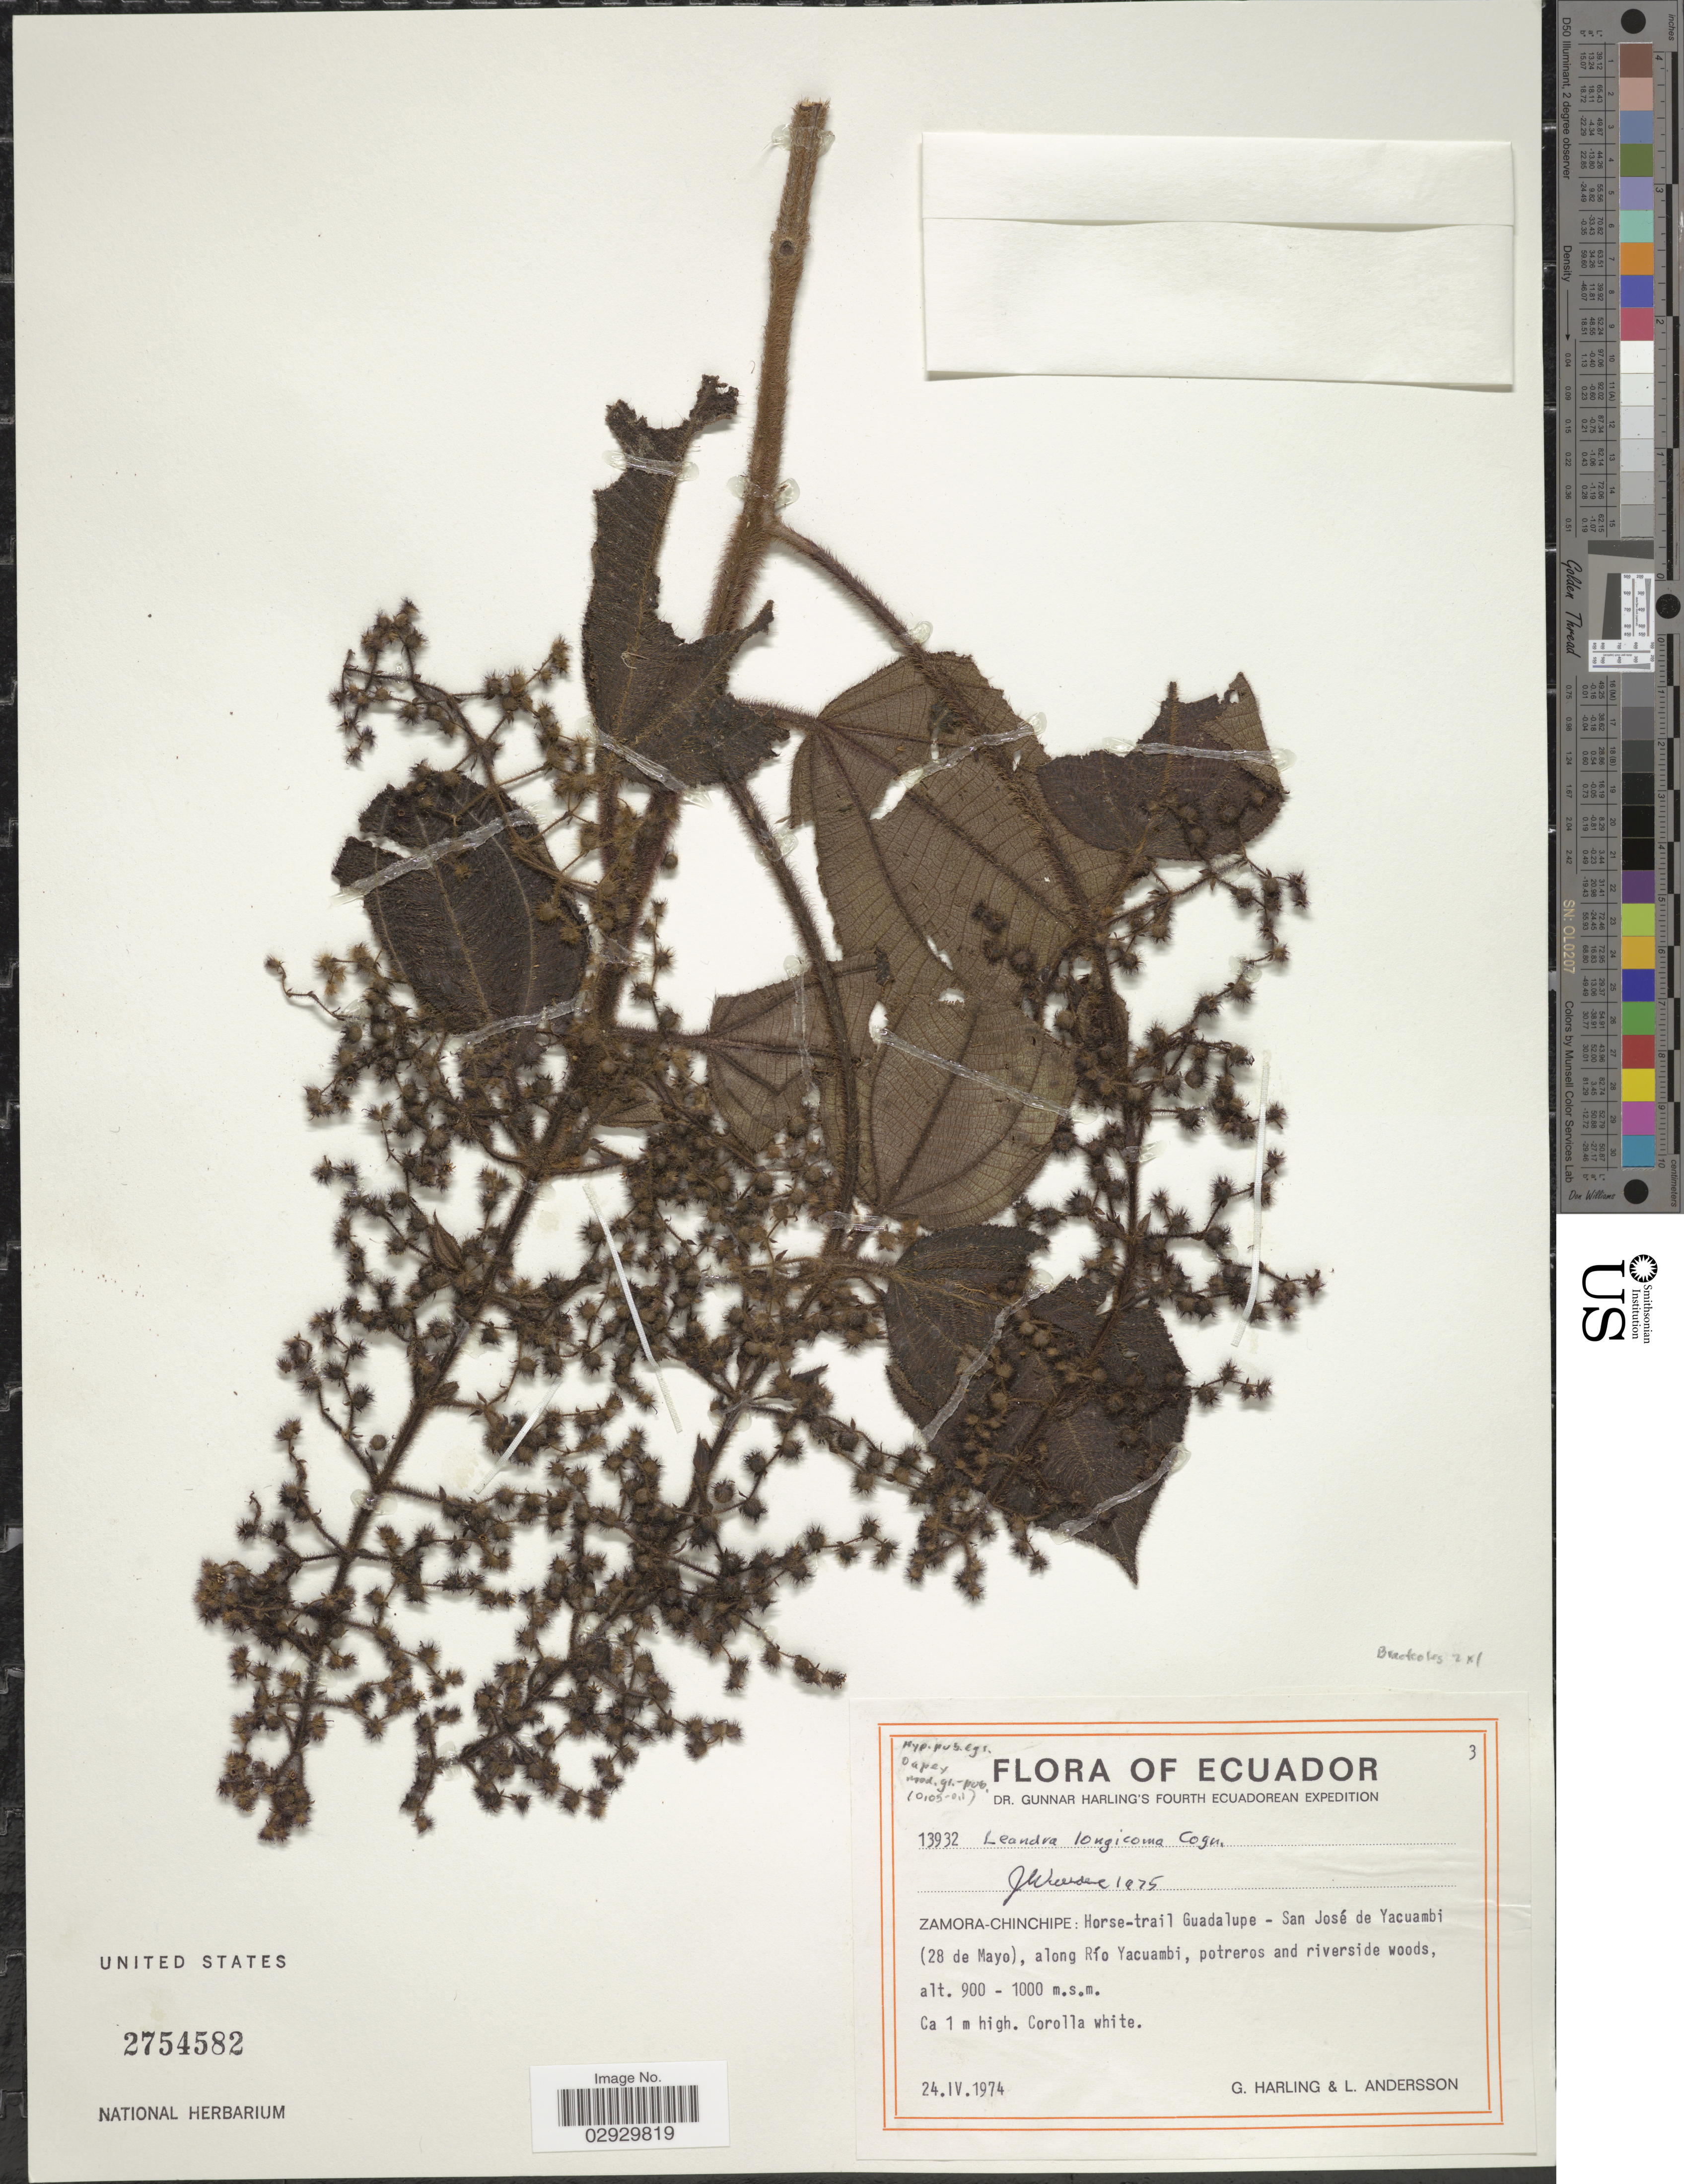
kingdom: Plantae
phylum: Tracheophyta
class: Magnoliopsida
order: Myrtales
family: Melastomataceae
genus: Leandra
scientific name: Leandra longicoma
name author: Cogn.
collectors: G. Harling & L. Andersson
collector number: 13932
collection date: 1974-04-24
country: Ecuador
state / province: Zamora-Chinchipe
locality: Horse-trail Guadalupe - San José de Yacuambi (28 de Mayo), along Río Yacuambi.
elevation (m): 900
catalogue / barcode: US 2754582